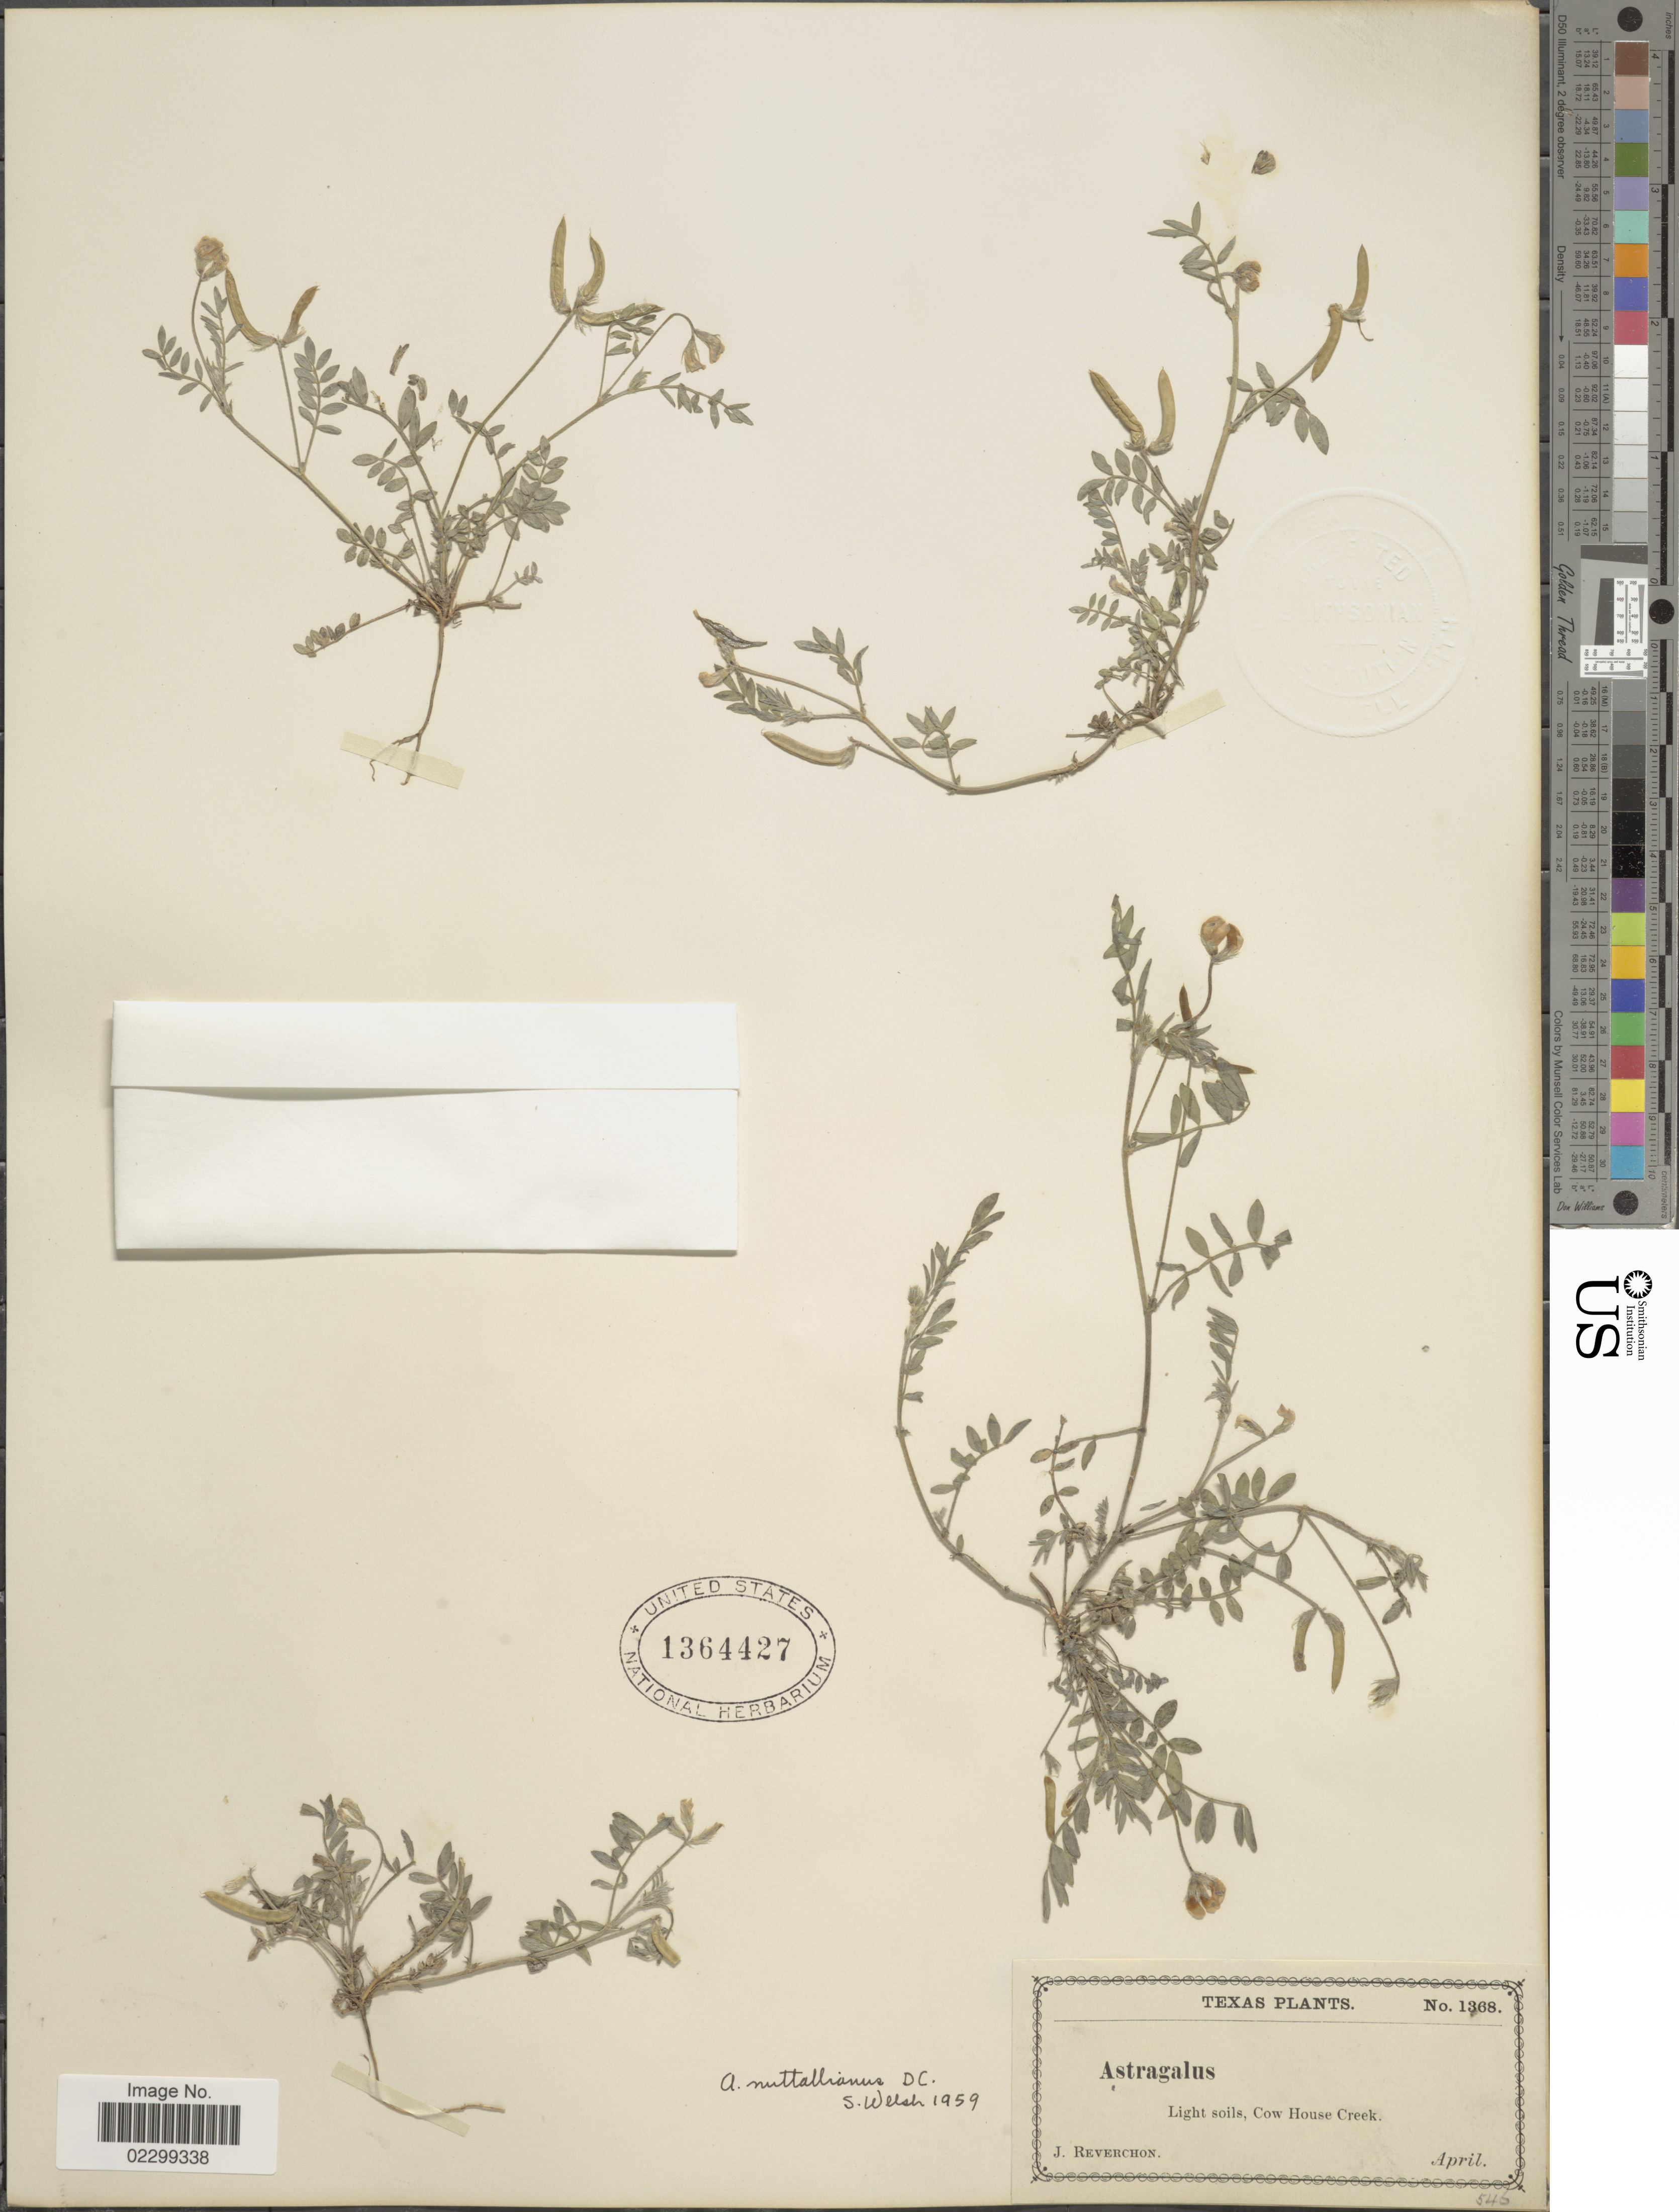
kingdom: Plantae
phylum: Tracheophyta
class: Magnoliopsida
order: Fabales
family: Fabaceae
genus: Astragalus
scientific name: Astragalus austrinus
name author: (Small) O.E. Schulz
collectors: J. Reverchon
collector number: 1368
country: United States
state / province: Texas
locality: Light soils, Cow House Creek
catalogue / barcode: US 1364427